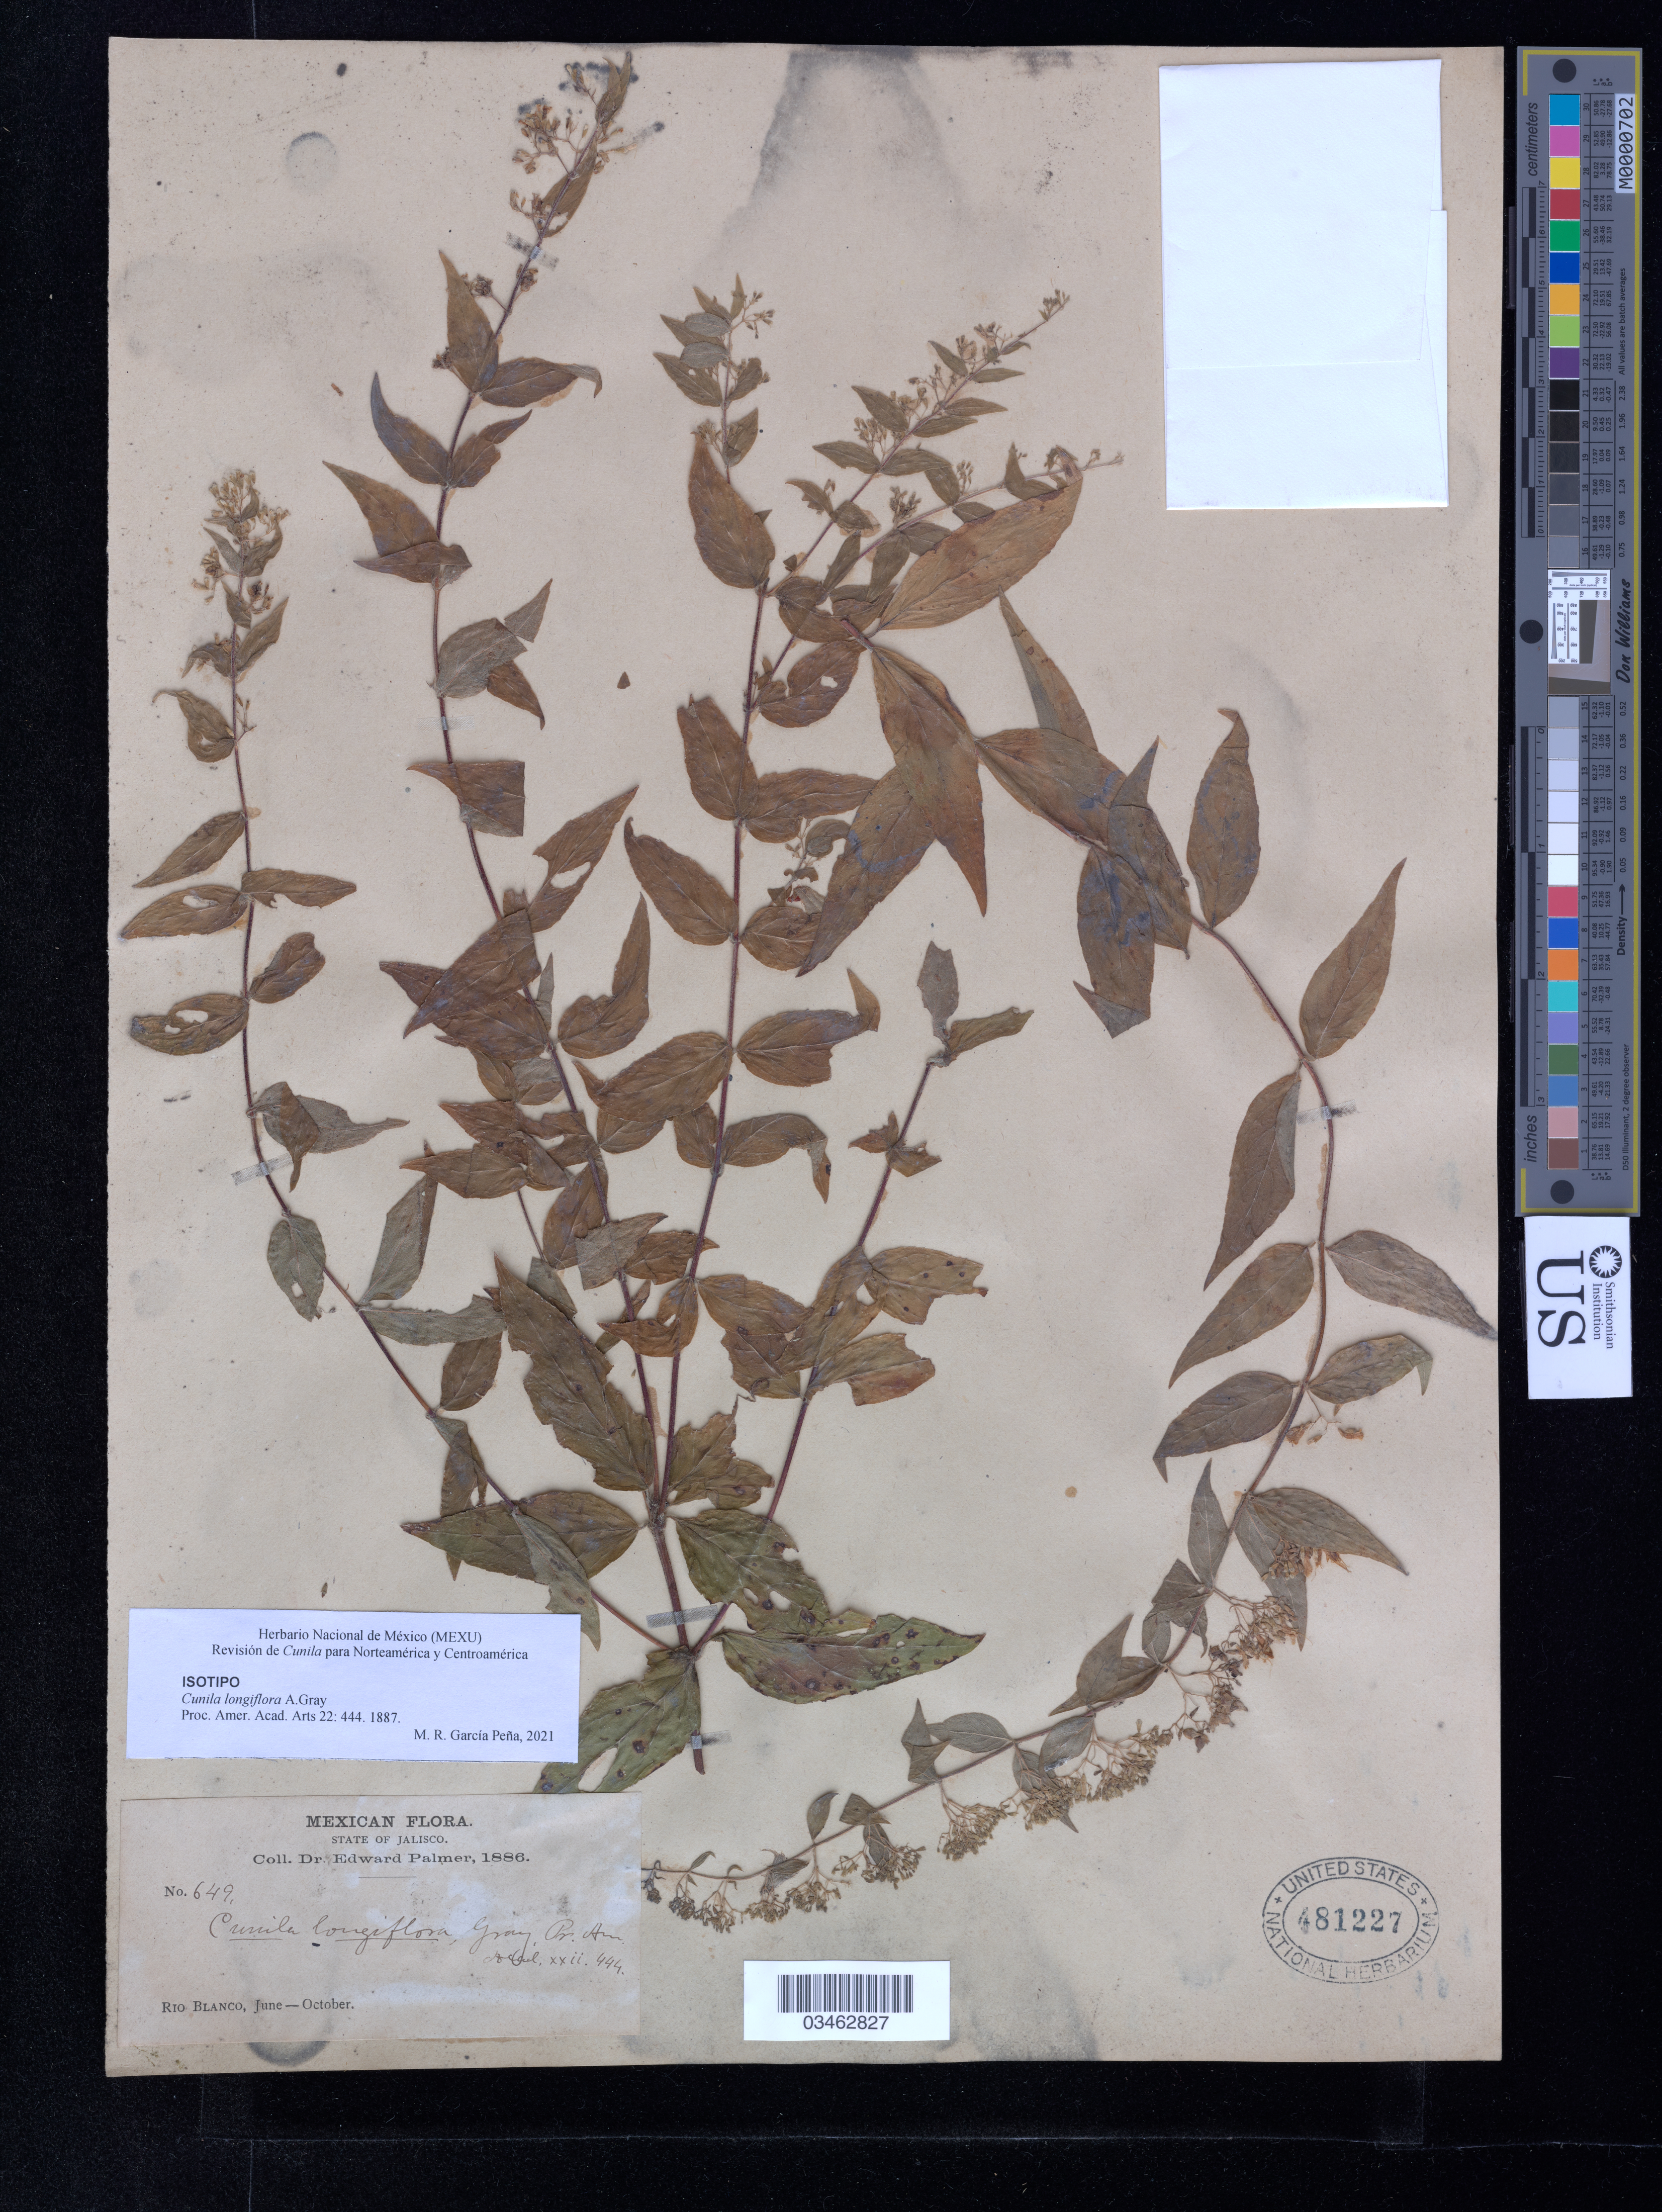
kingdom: Plantae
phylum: Tracheophyta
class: Magnoliopsida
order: Lamiales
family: Lamiaceae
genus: Cunila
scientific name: Cunila longiflora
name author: A. Gray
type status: Isotype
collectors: E. Palmer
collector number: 649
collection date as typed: Jun 1886 to -- Oct 1886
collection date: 1886-06/1886-10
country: Mexico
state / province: Jalisco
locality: Rio Blanco.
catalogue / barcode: US 481227